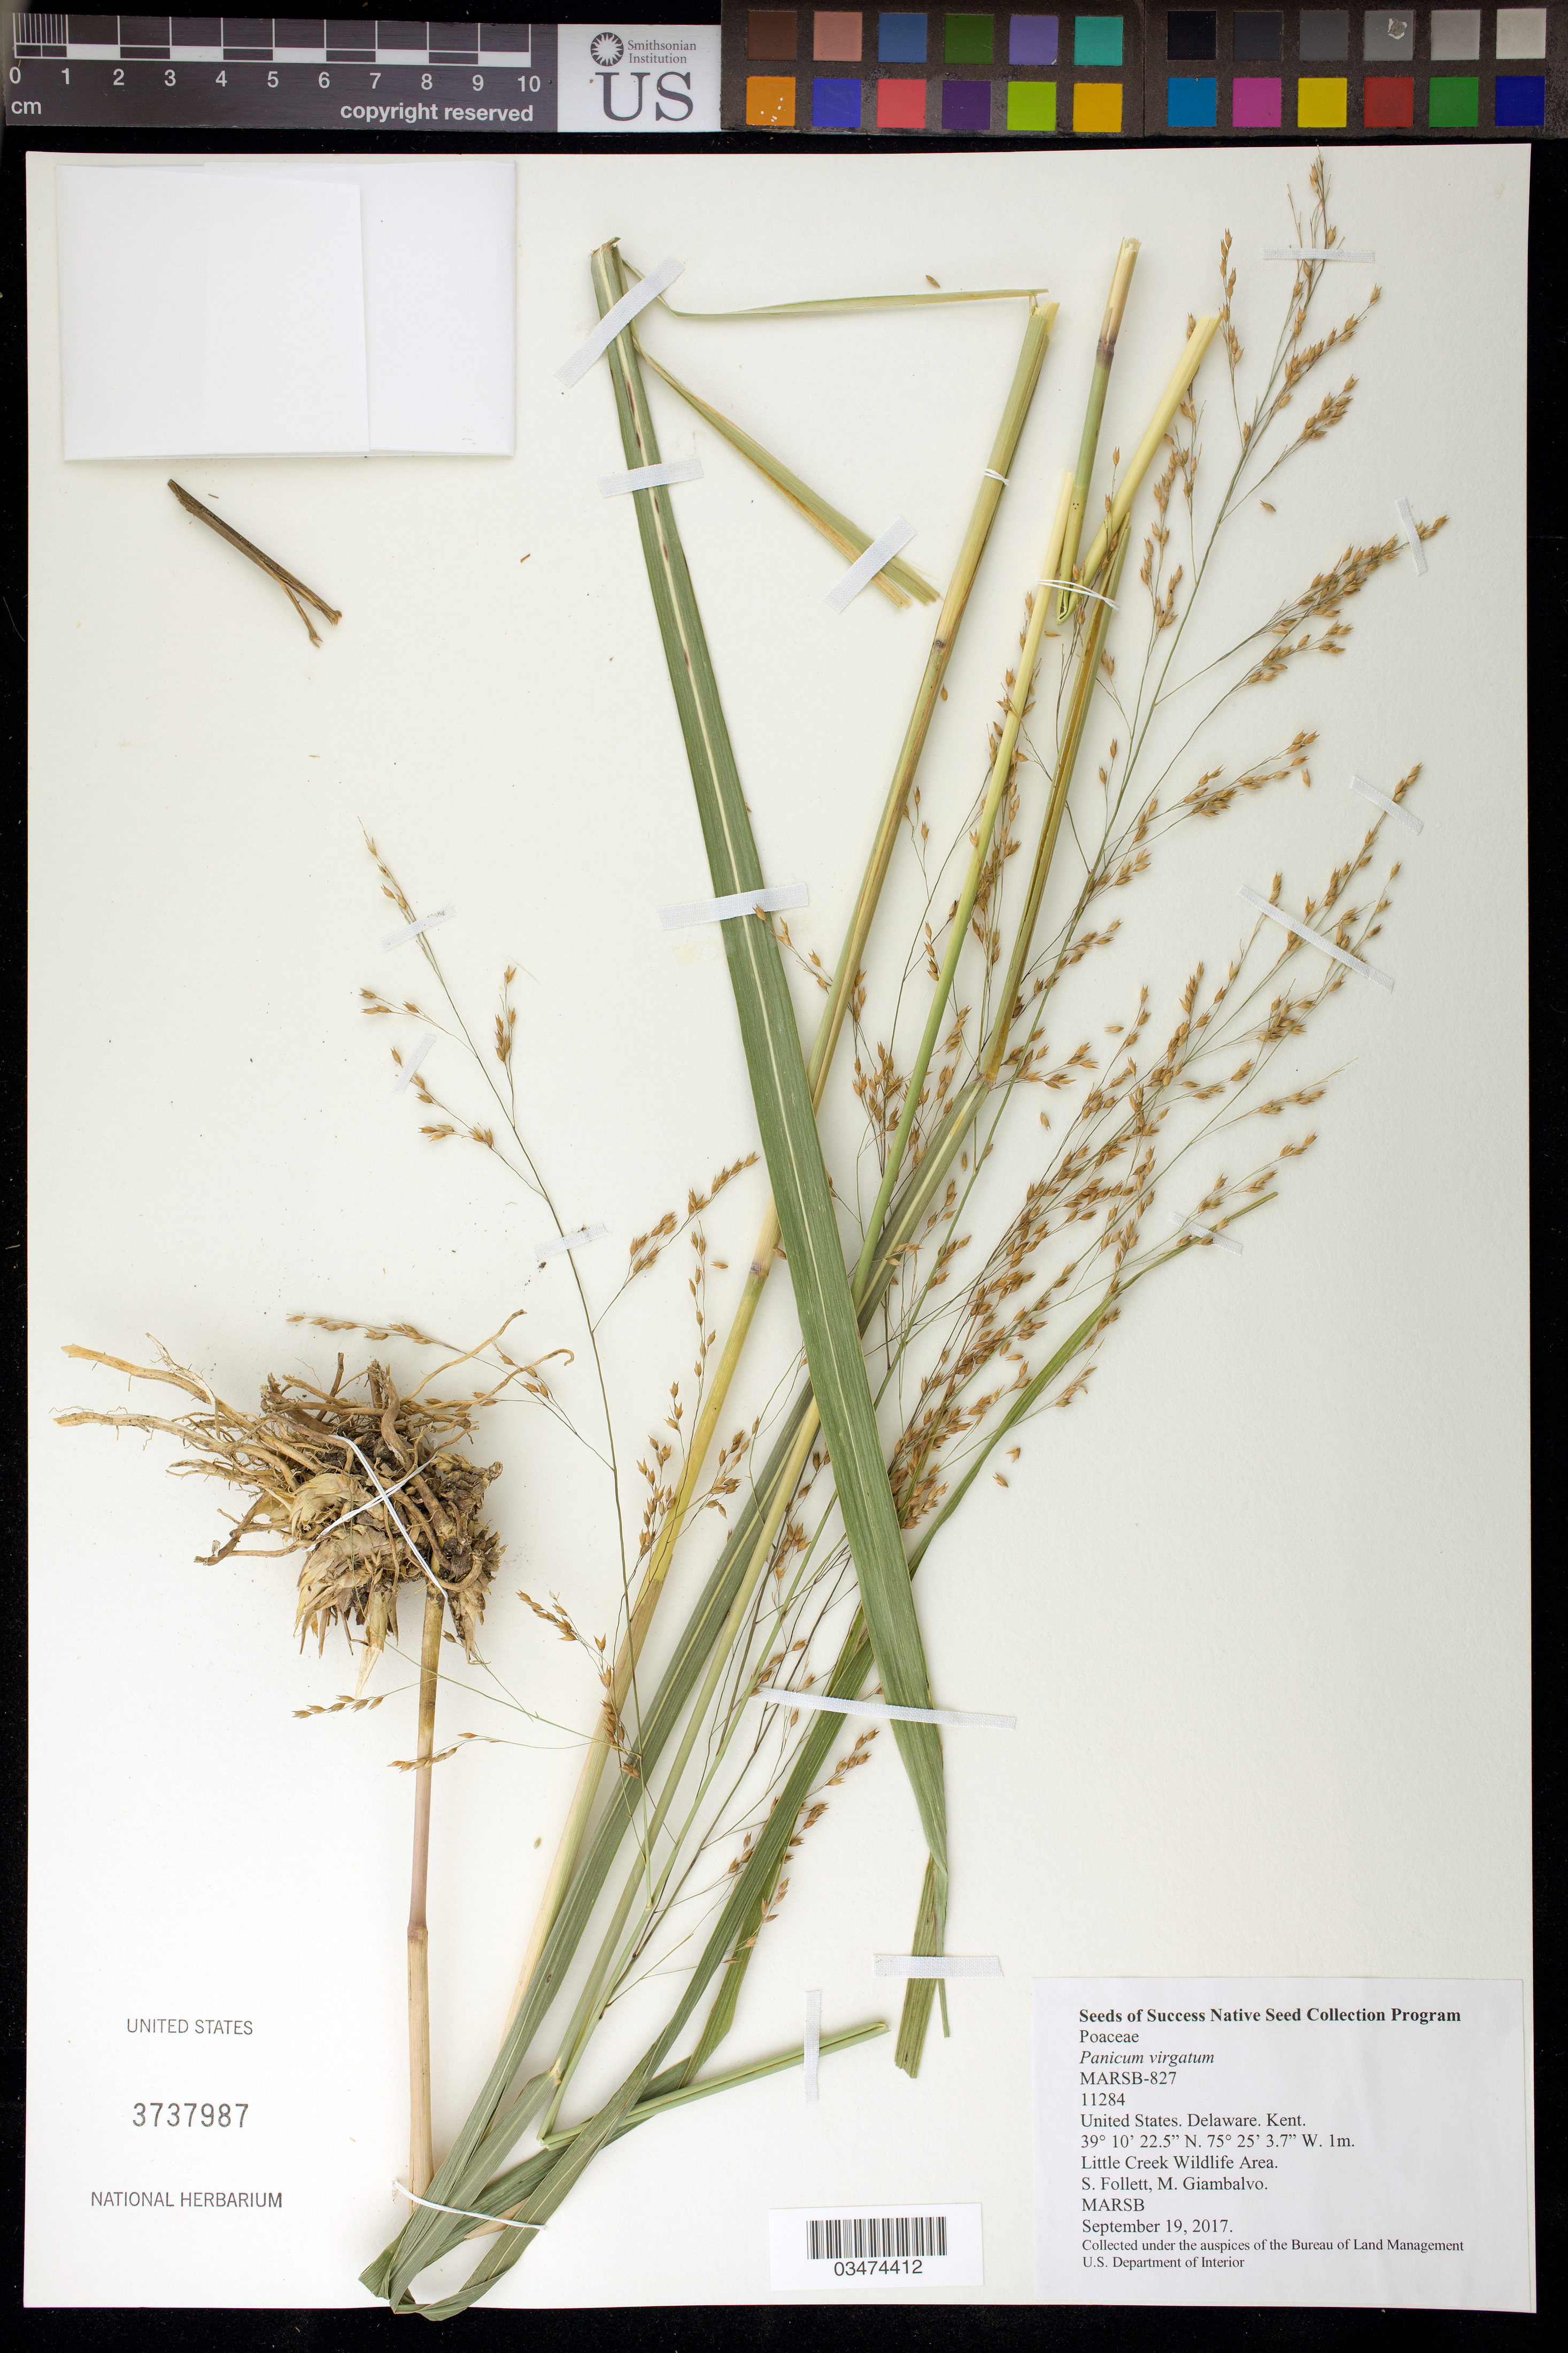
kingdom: Plantae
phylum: Tracheophyta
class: Liliopsida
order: Poales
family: Poaceae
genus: Panicum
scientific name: Panicum virgatum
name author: L.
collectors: S. Follett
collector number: MARSB-827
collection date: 2017-09-19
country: United States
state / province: Delaware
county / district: Kent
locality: Little Creek Wildlife Area.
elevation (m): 1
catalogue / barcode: US 3737987